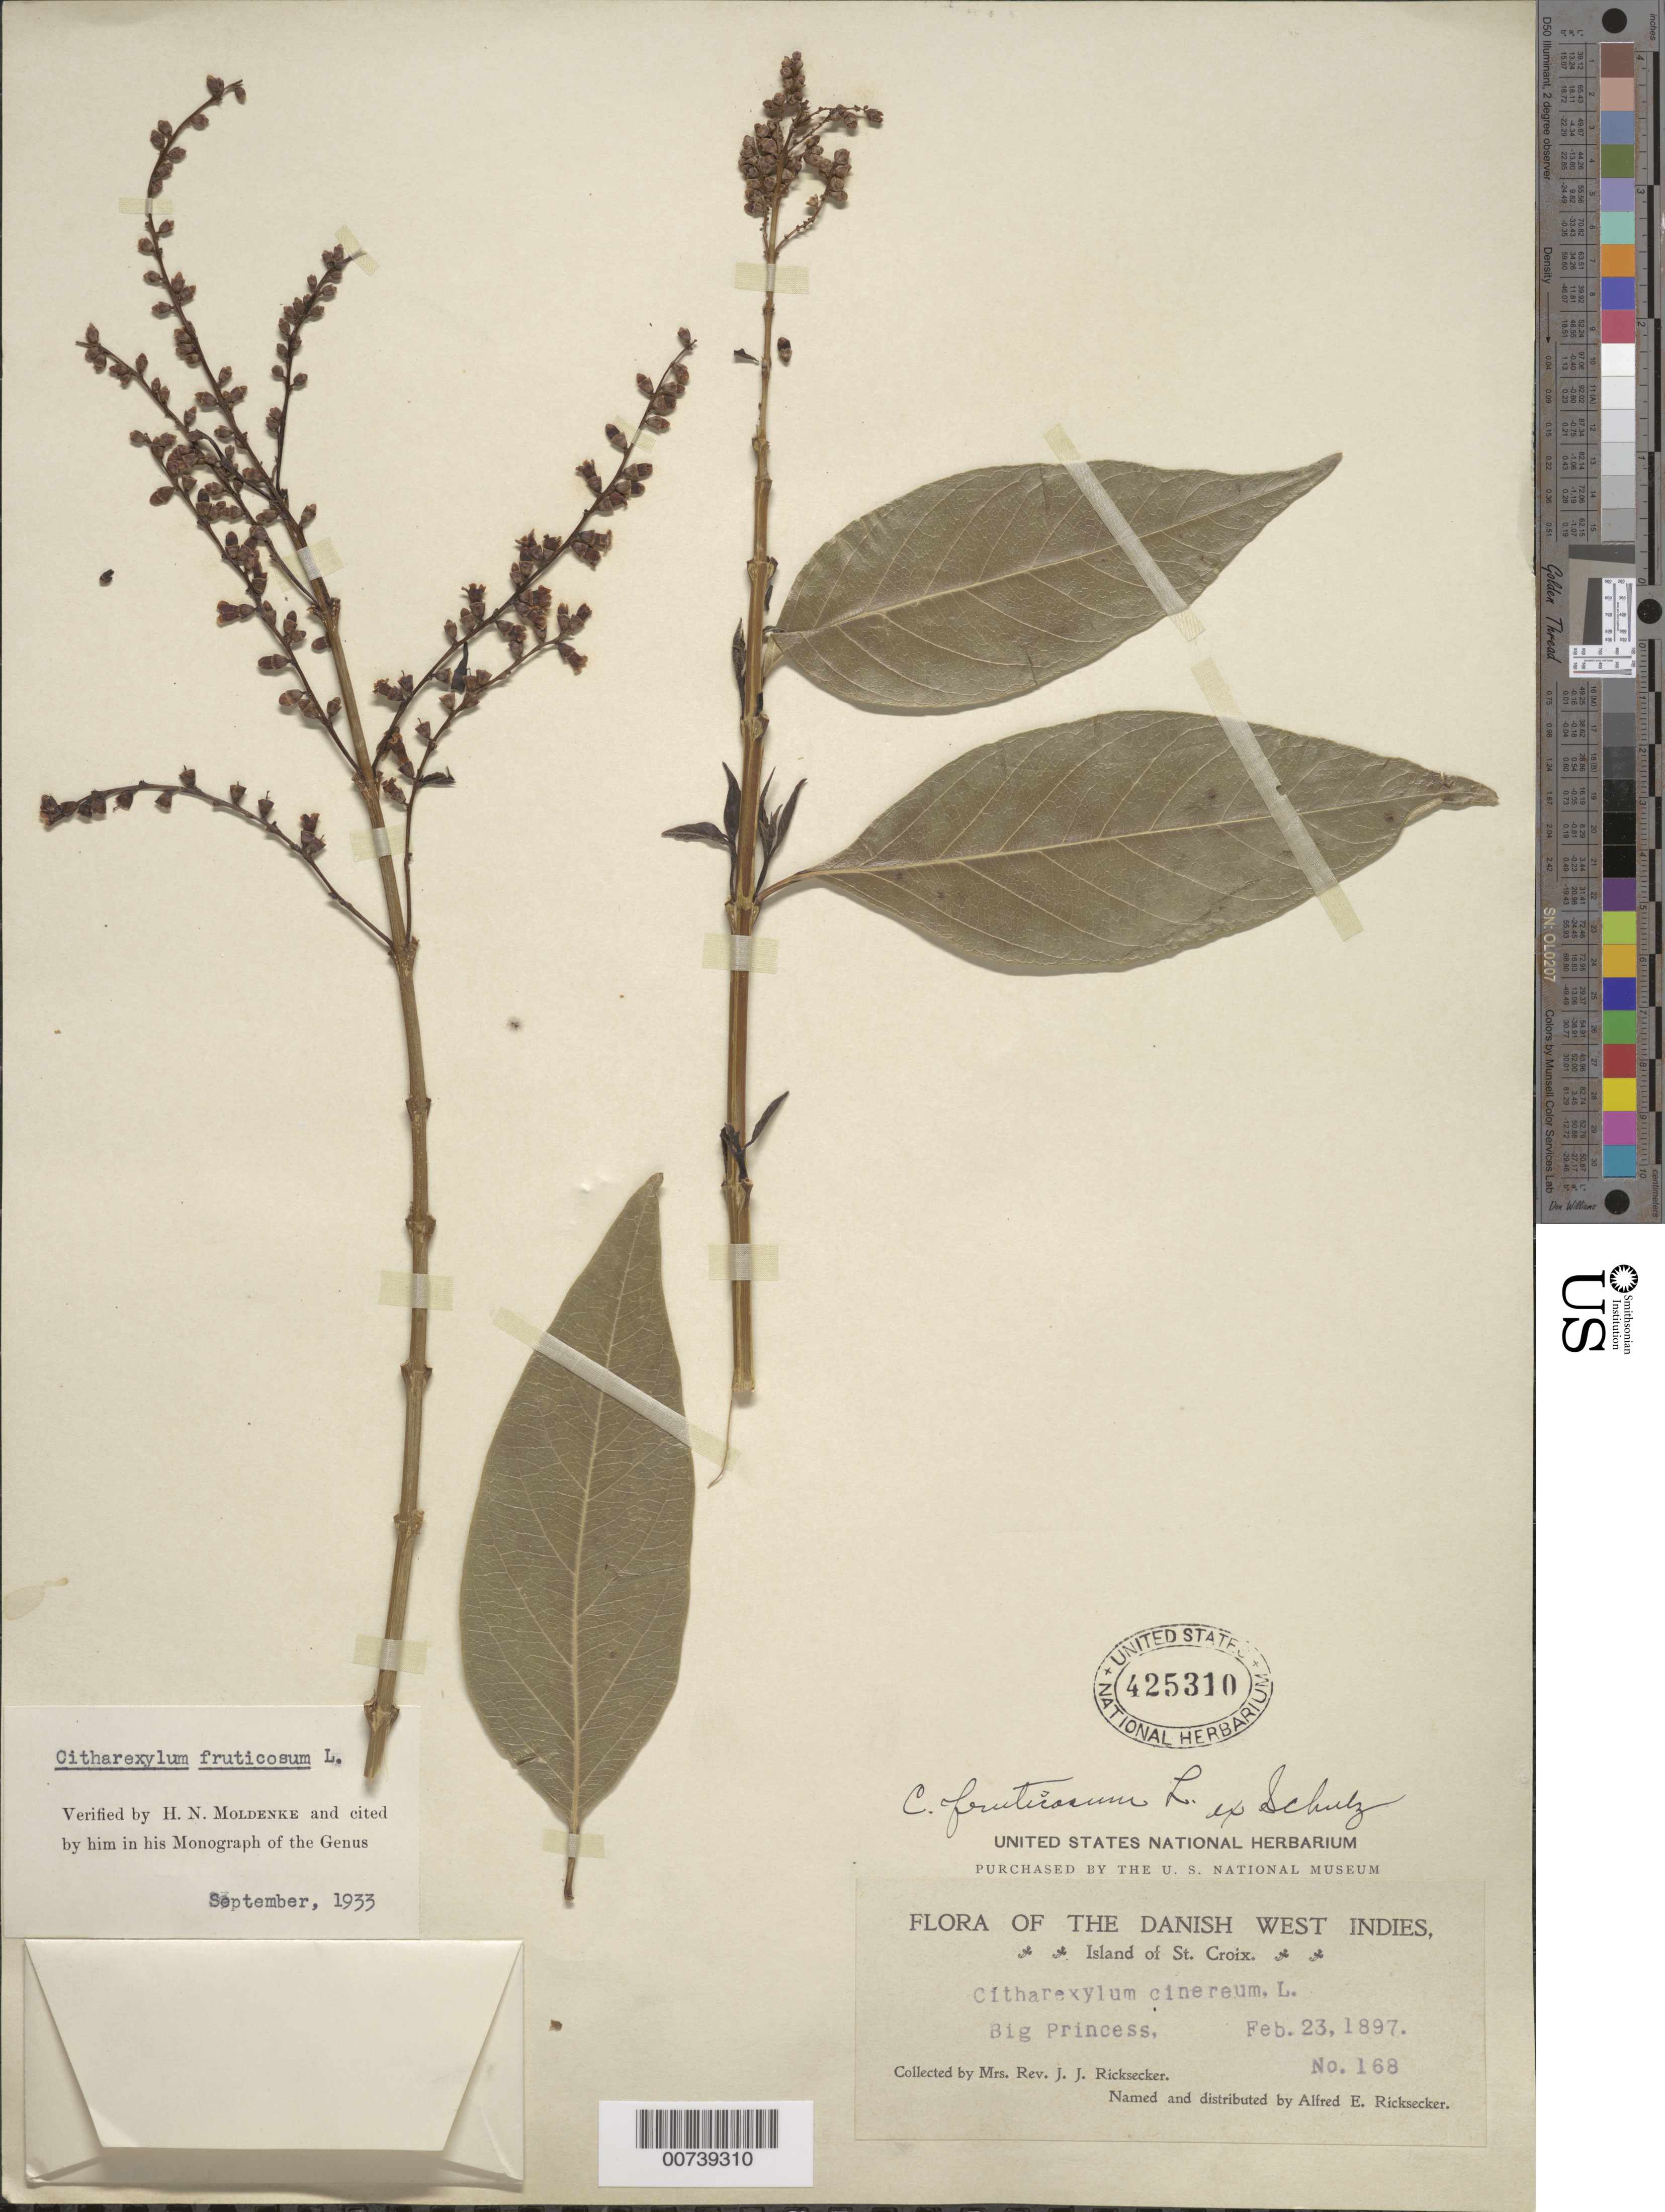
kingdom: Plantae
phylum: Tracheophyta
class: Magnoliopsida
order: Lamiales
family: Verbenaceae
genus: Citharexylum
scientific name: Citharexylum spinosum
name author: L.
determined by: Moldenke, H. N.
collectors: L. A. Ricksecker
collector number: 168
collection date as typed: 23 Feb 1897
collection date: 1897-02-23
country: U.S. Virgin Islands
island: St. Croix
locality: Big Princess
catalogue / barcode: US 425310